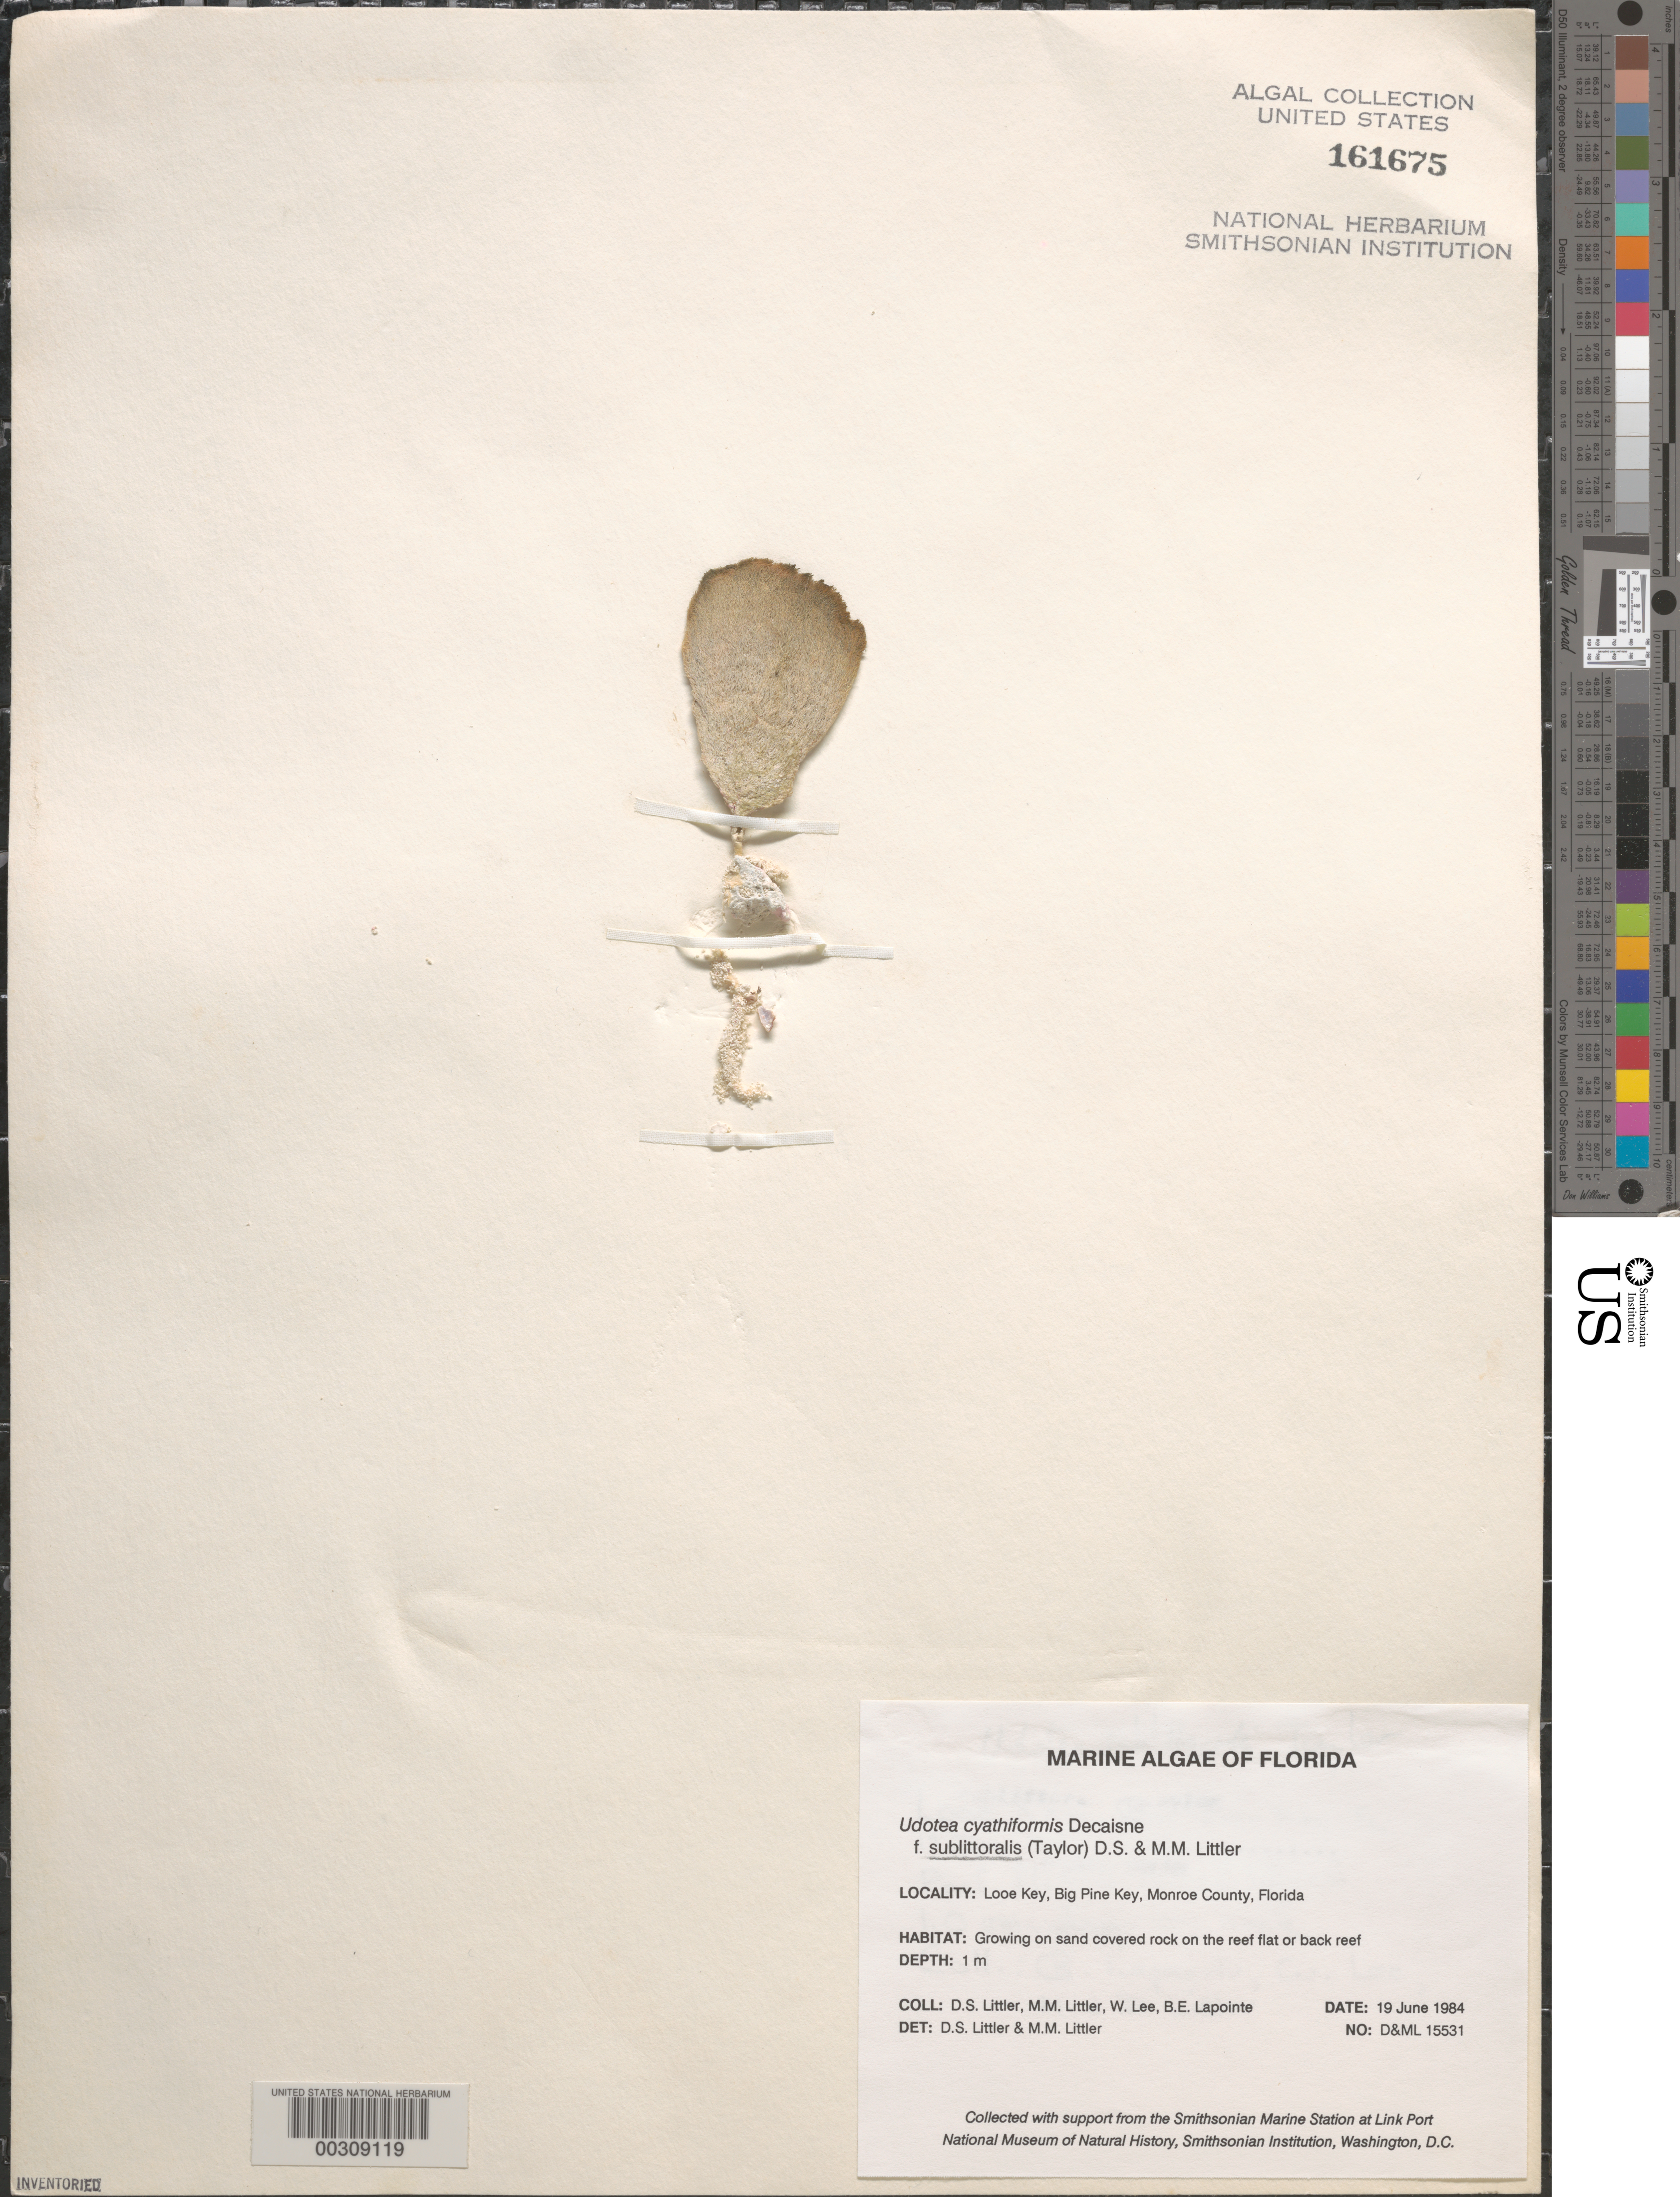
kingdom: Plantae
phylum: Chlorophyta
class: Ulvophyceae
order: Bryopsidales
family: Udoteaceae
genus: Udotea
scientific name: Udotea cyathiformis f. sublittoralis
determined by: Littler, D. S.; Littler, M. M.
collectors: D. S. Littler, M. M. Littler, W. Lee & B. Lapointe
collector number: D&ML 15531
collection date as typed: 19 Jun 1984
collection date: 1984-06-19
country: United States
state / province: Florida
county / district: Monroe County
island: Looe Key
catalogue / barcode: US 161675